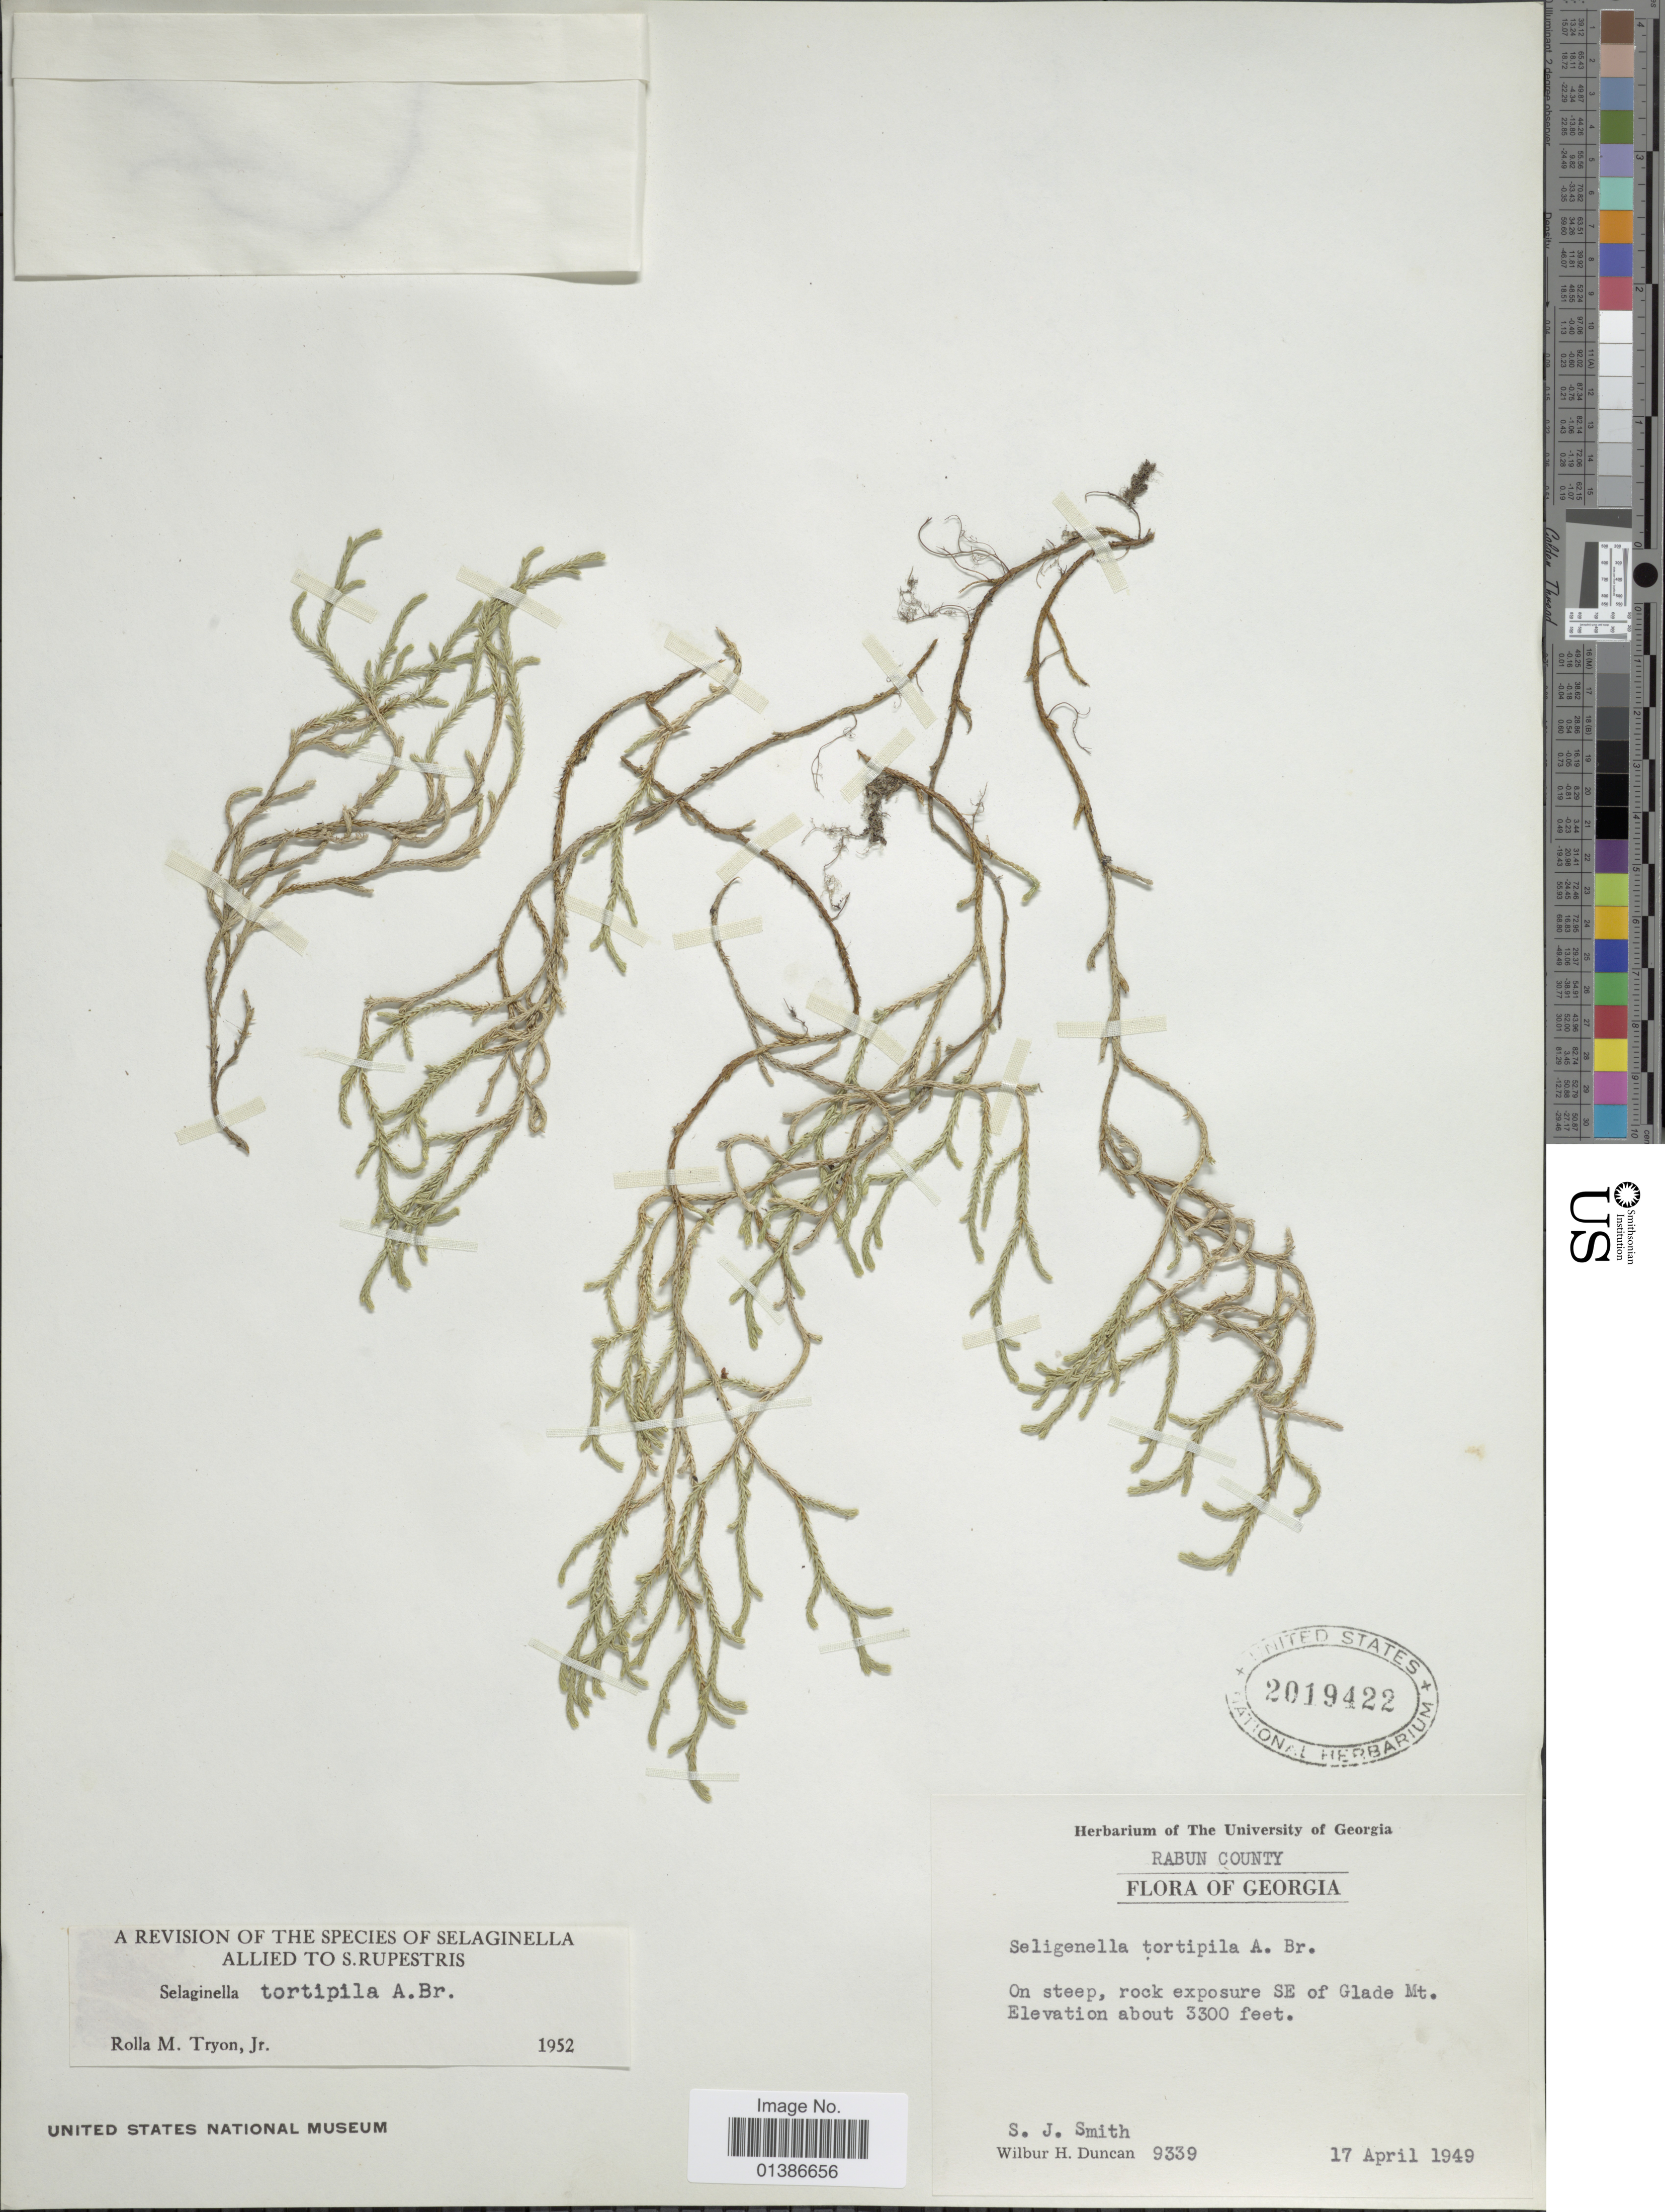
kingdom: Plantae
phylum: Tracheophyta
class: Lycopodiopsida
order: Selaginellales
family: Selaginellaceae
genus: Selaginella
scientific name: Selaginella tortipila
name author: A. Braun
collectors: S. Smith & W. H. Duncan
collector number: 9339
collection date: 1949-04-17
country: United States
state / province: Georgia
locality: Rabun County. On steep, rock exposure SE of Glade Mt.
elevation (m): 1006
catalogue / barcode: US 2019422